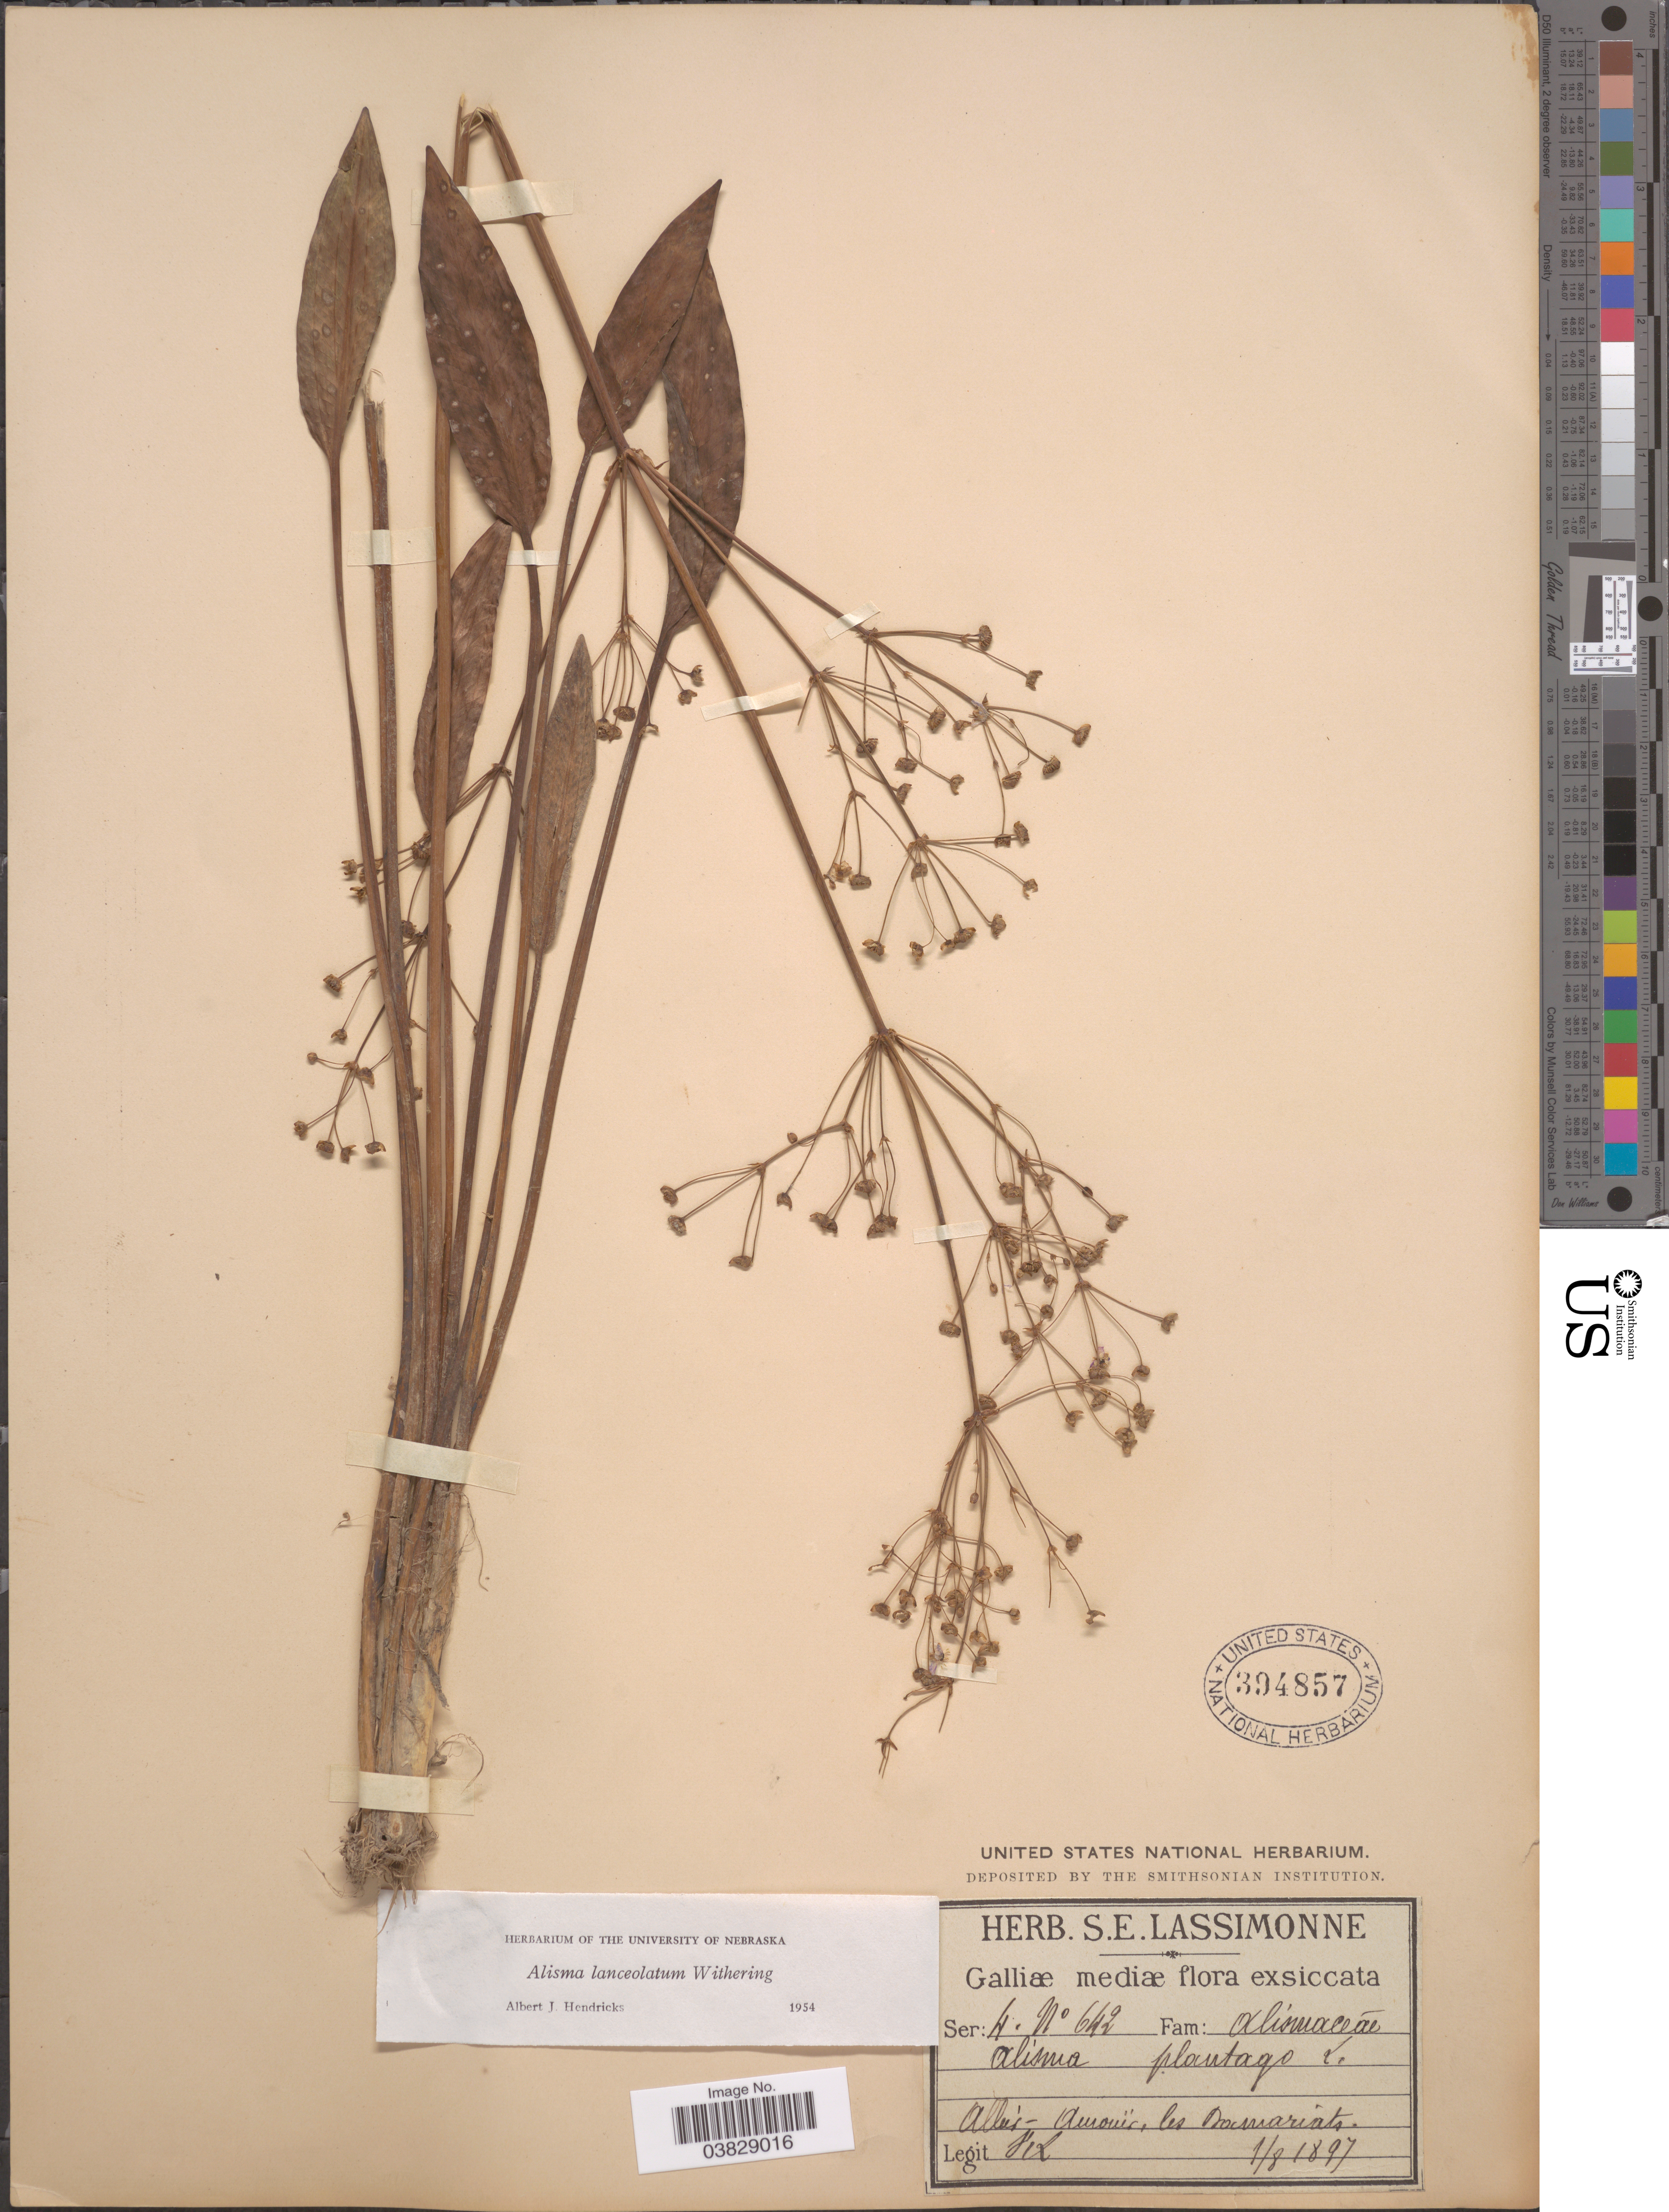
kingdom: Plantae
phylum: Tracheophyta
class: Liliopsida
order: Alismatales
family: Alismataceae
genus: Alisma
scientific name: Alisma lanceolatum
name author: With.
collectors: S. Lassimonne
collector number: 642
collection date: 1897-08-01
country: France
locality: Galliae. Allier-Aurouer, les Damariats.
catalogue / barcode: US 394857